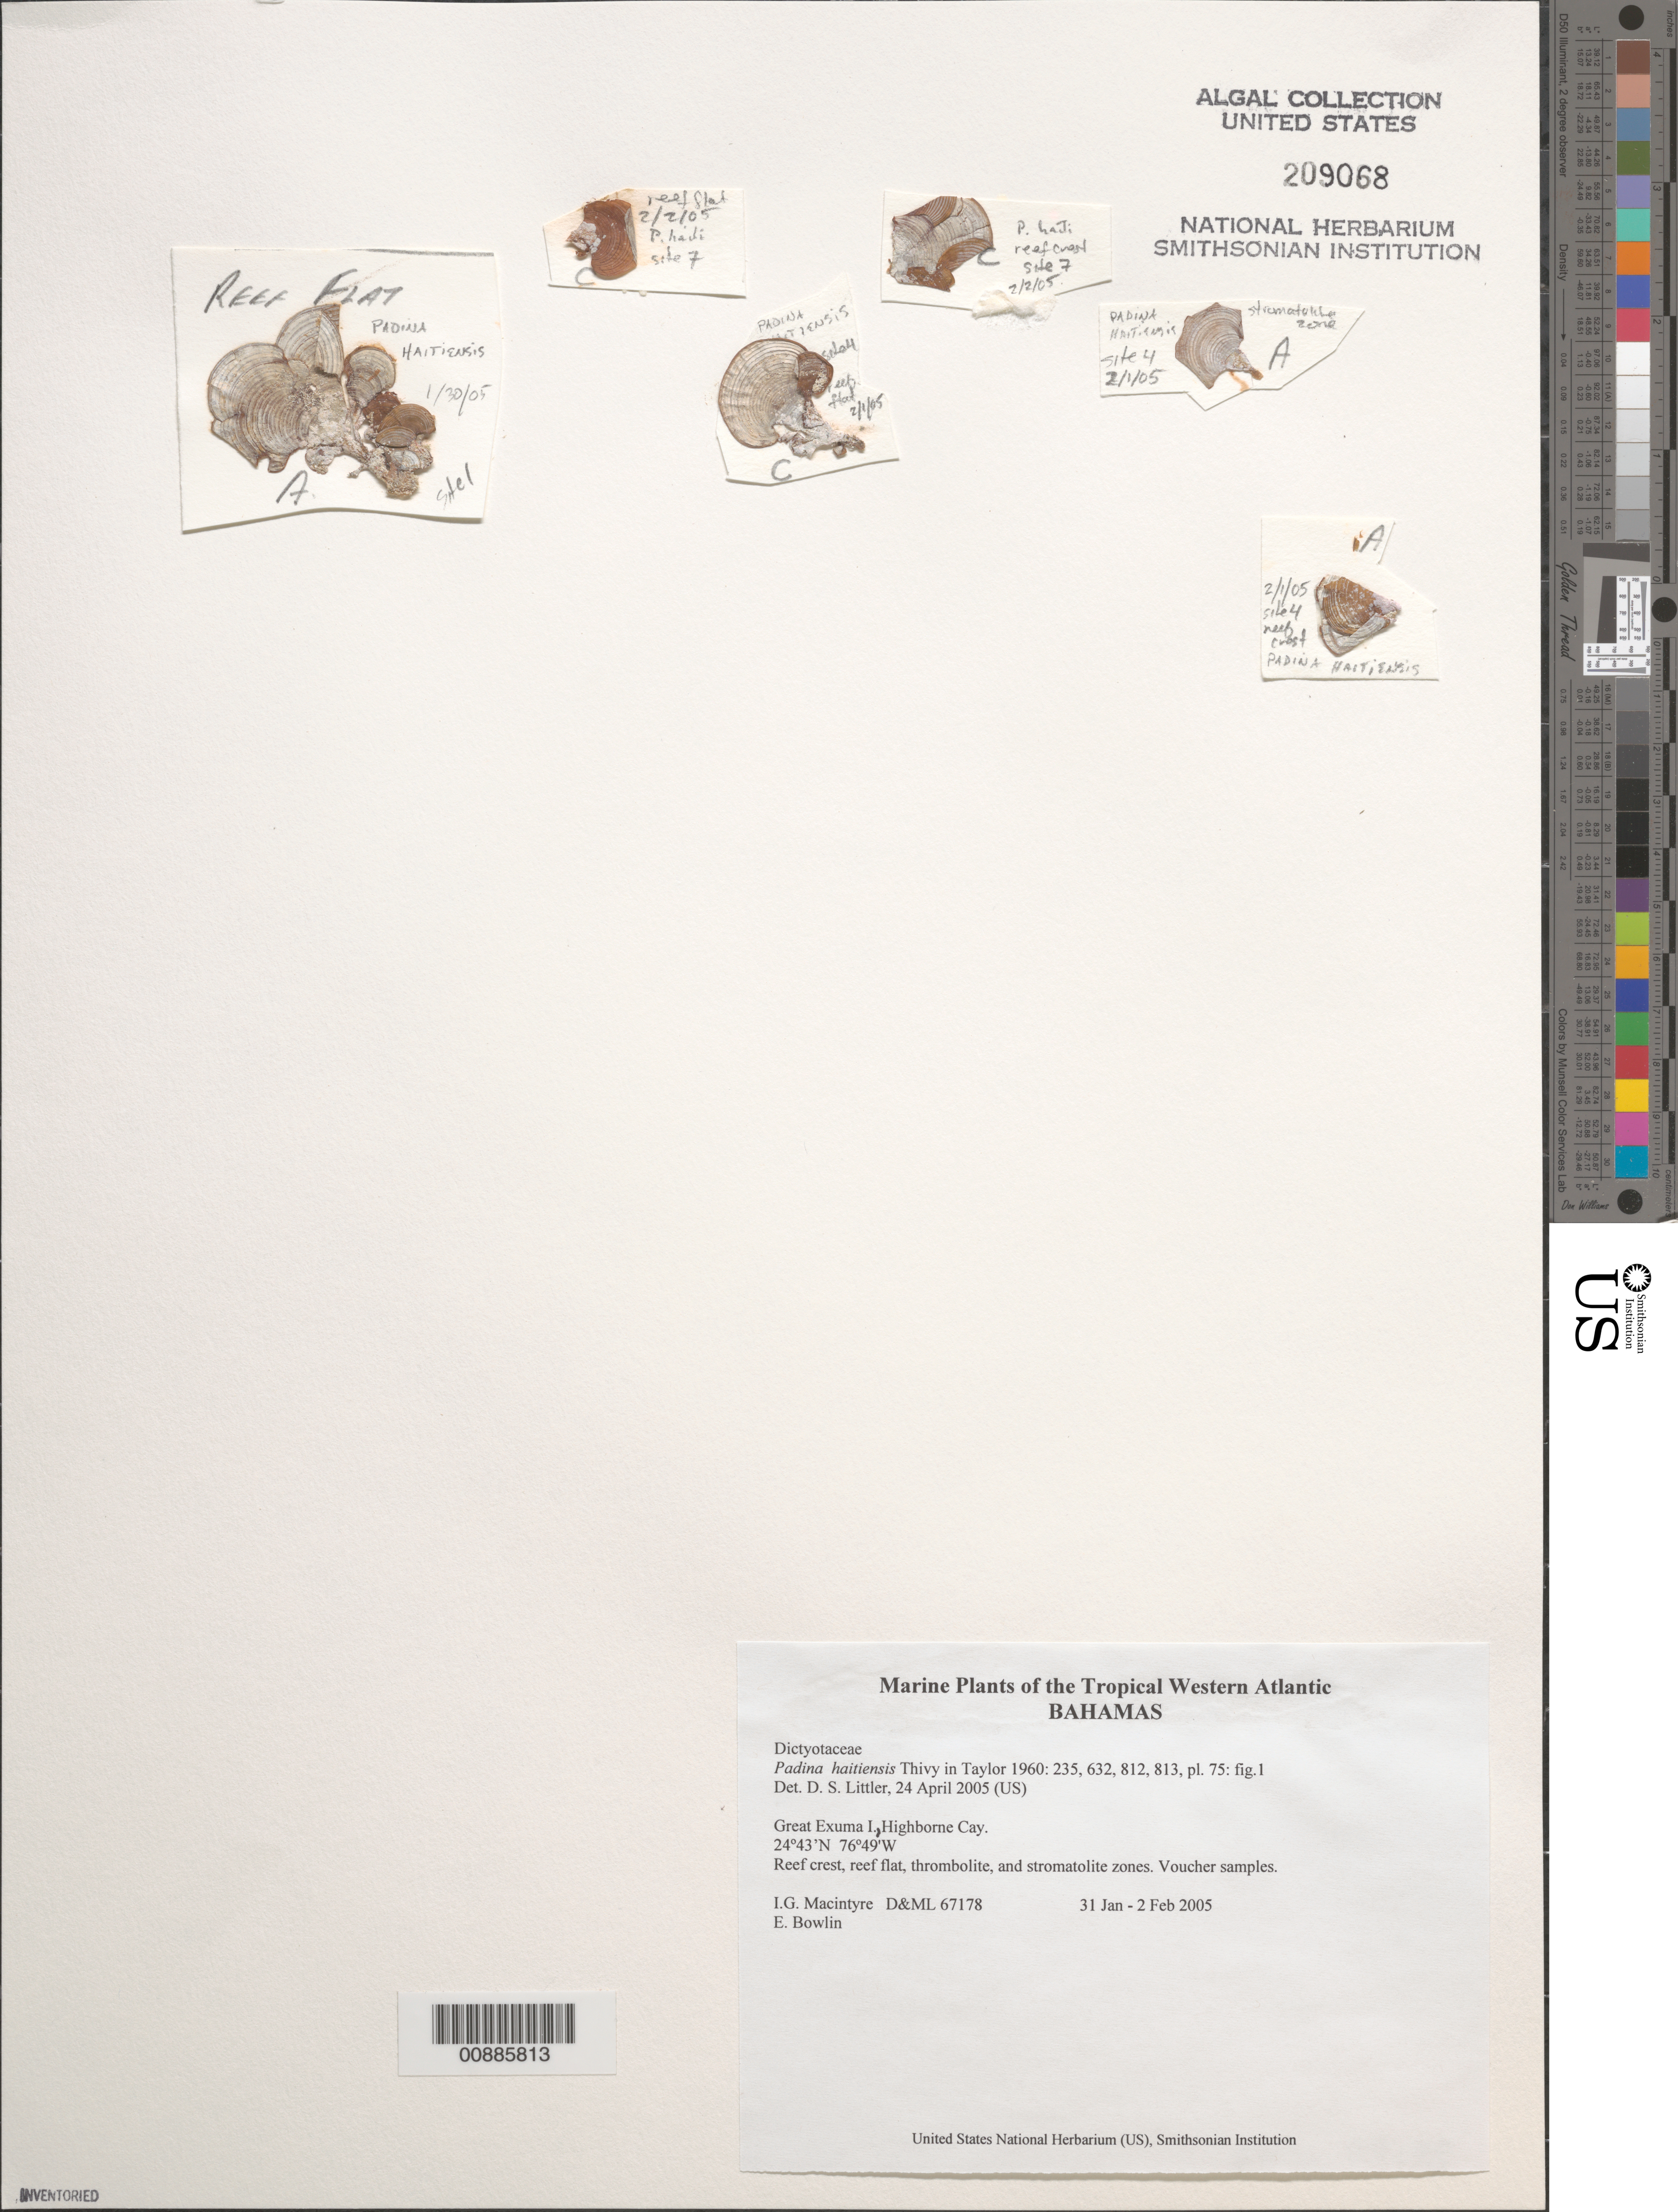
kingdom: Chromista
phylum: Ochrophyta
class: Phaeophyceae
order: Dictyotales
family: Dictyotaceae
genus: Padina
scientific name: Padina haitiensis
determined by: Littler, D. S.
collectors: I. Macintyre & E. Bowlin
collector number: D&ML 67178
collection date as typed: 31 Jan 2005 to 02 Feb 2005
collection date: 2005-01-31/2005-02-02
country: Bahamas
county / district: Exuma District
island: Great Exuma Island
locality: Highborne Cay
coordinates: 24 43' N, 76 49' W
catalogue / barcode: US 209068